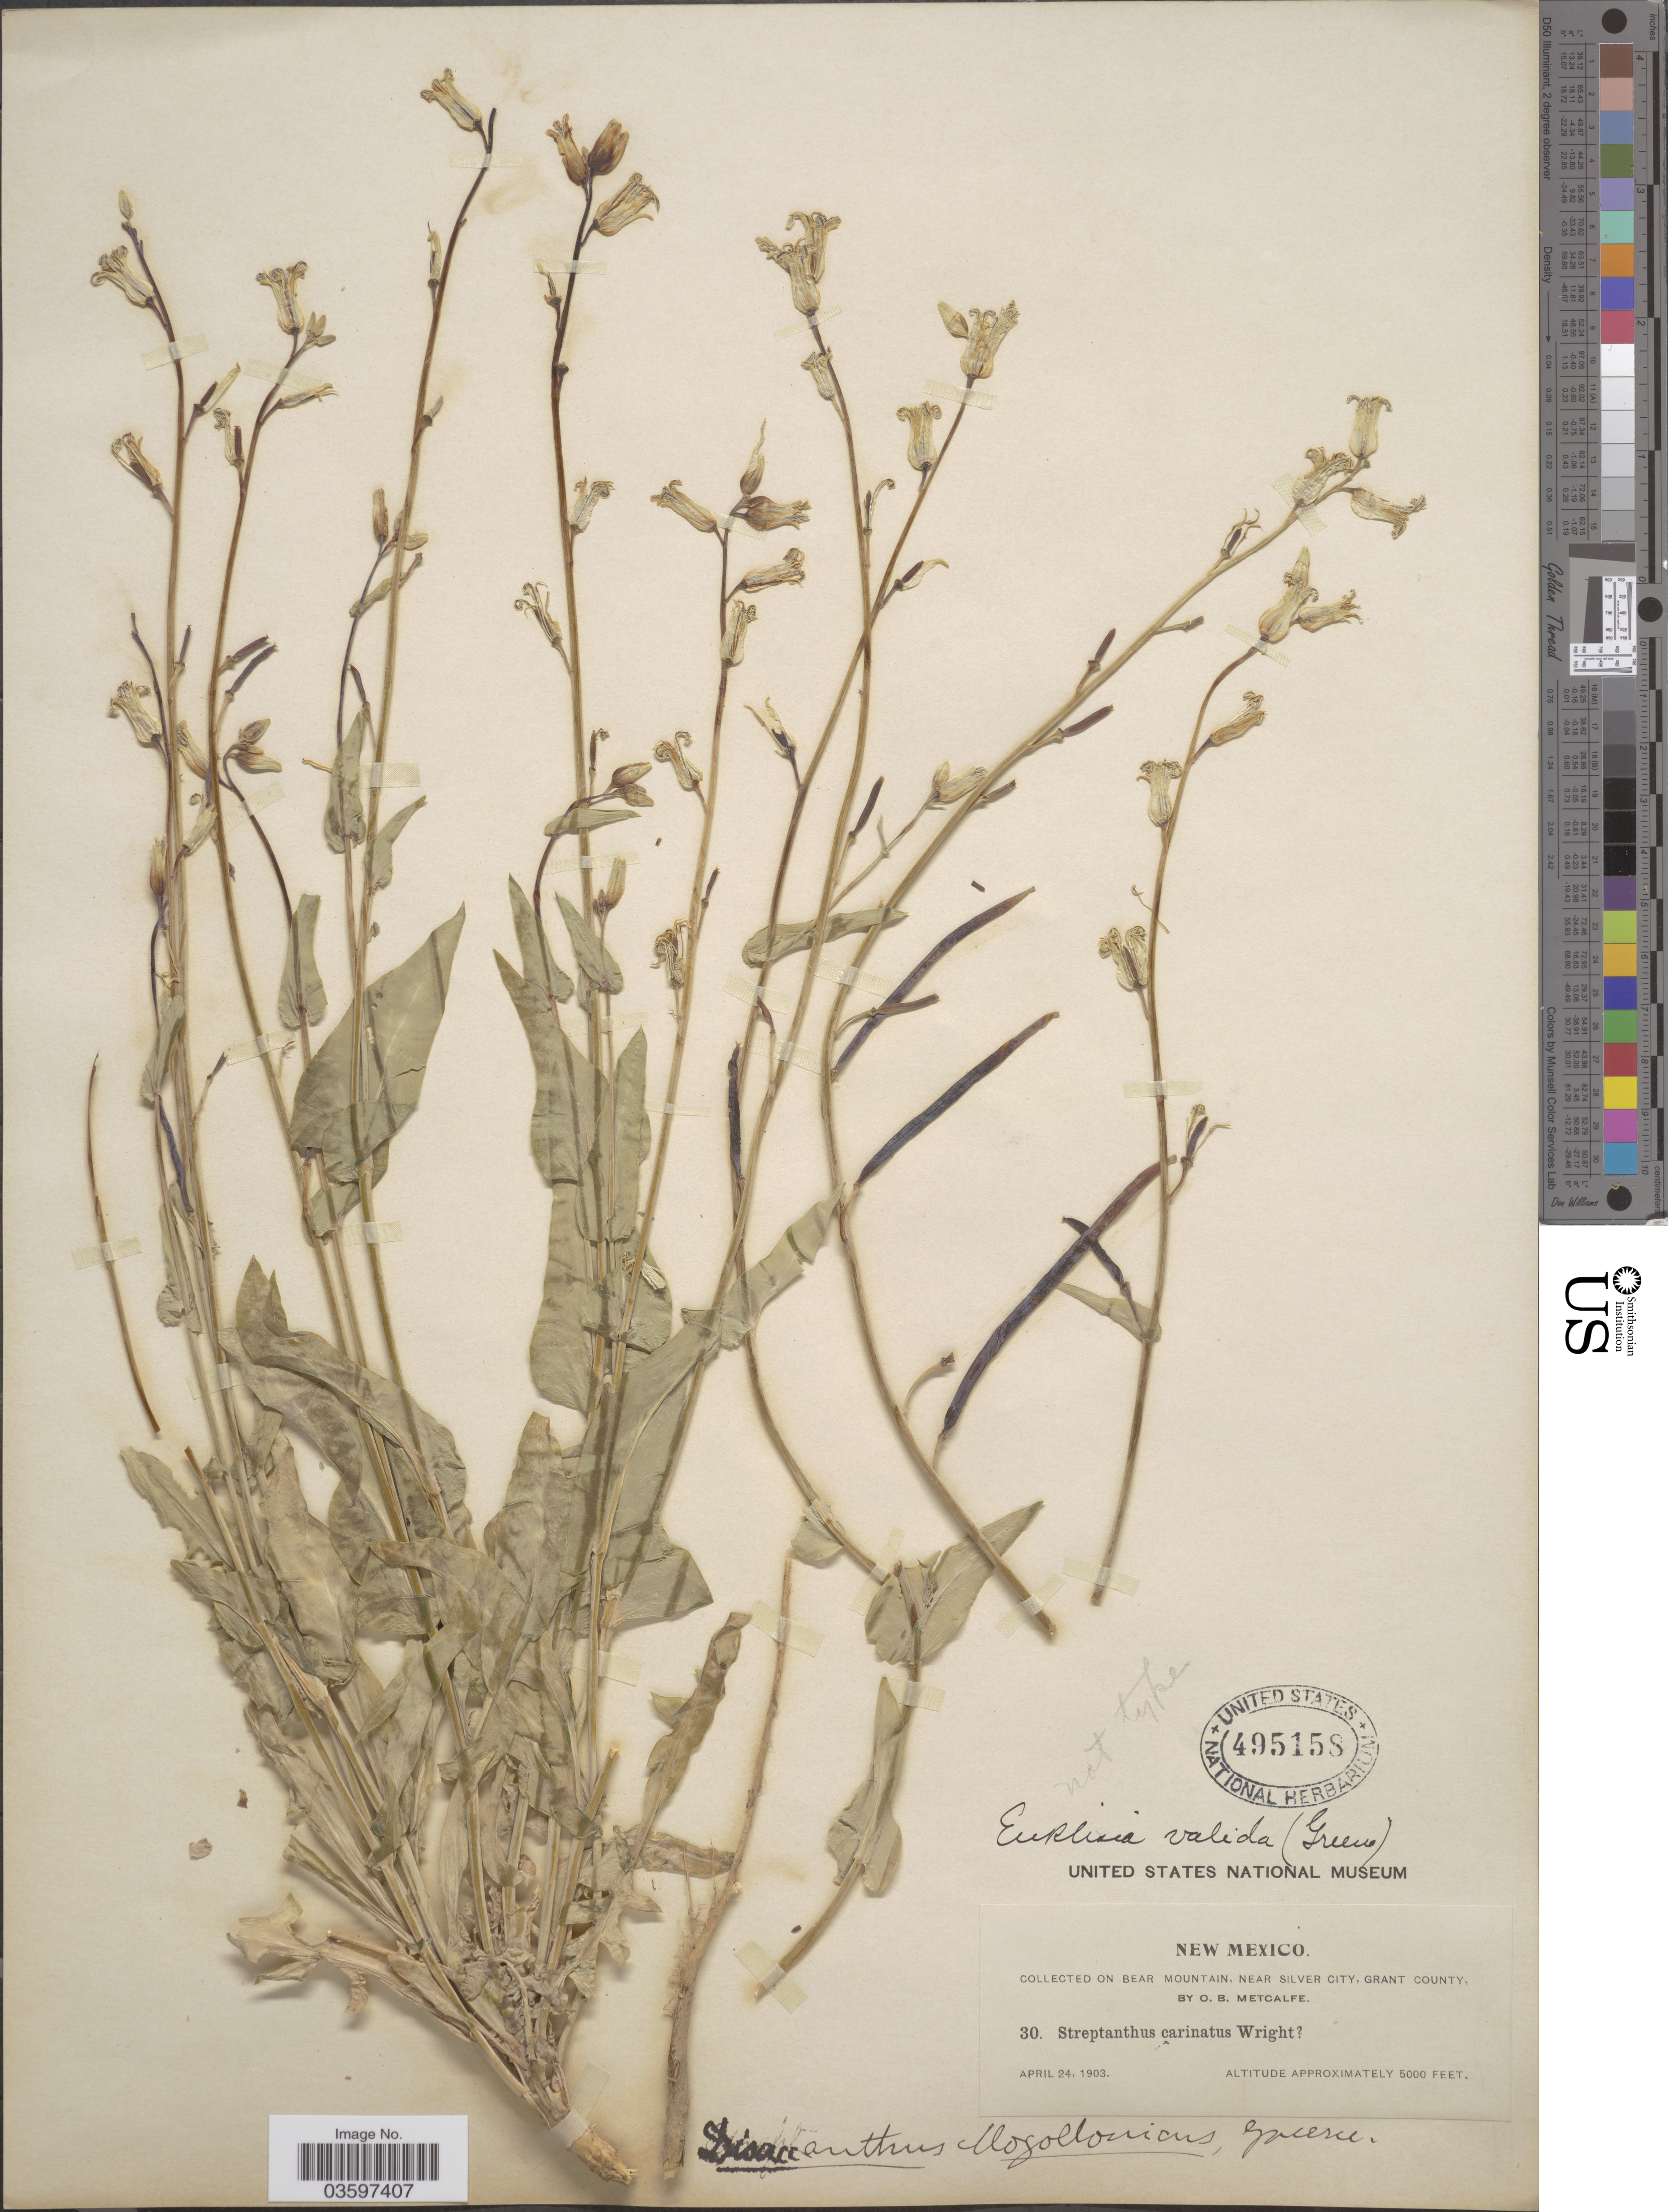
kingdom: Plantae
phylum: Tracheophyta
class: Magnoliopsida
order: Brassicales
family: Brassicaceae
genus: Streptanthus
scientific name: Streptanthus carinatus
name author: C. Wright ex A. Gray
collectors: O. B. Metcalfe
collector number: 30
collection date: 1903-04-24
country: United States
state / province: New Mexico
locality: On Bear Mountain, Near Silver City, Grant County.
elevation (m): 1524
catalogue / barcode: US 495158